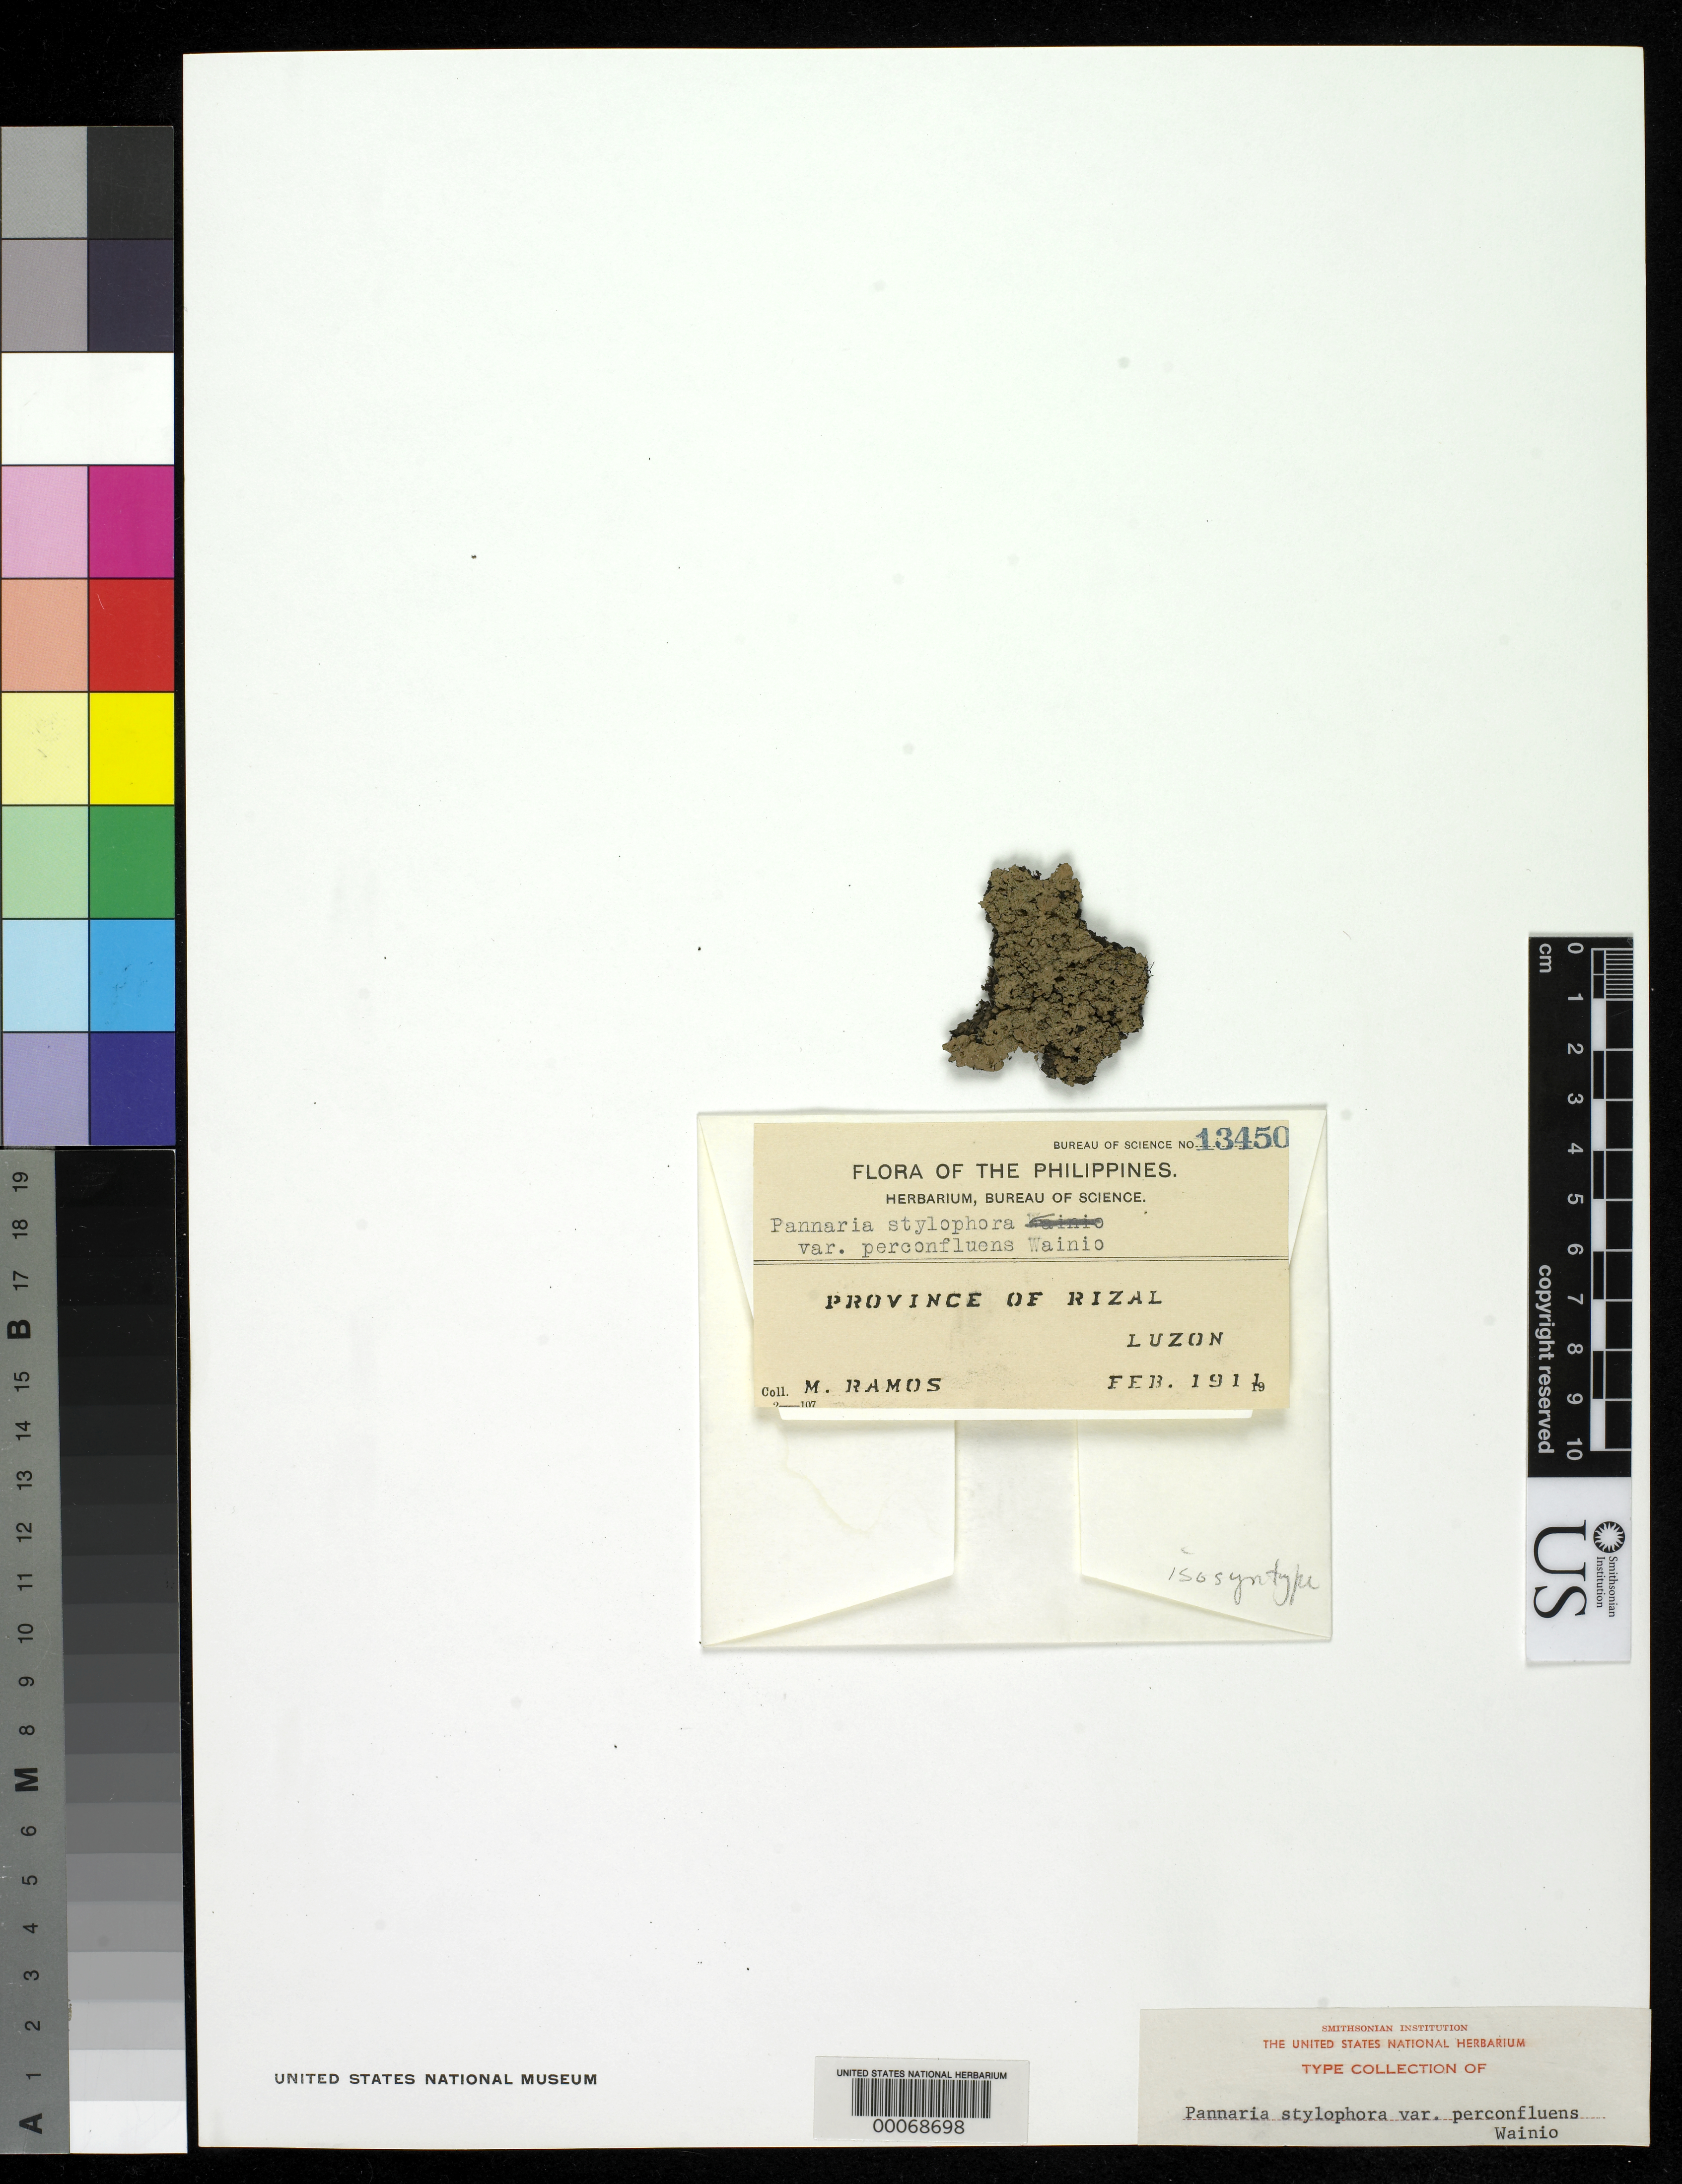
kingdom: Fungi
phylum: Ascomycota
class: Lecanoromycetes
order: Peltigerales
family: Pannariaceae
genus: Pannaria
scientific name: Pannaria stylophora var. perconfluens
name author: Vain.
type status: Isosyntype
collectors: M. Ramos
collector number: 13450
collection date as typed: Feb 1911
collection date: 1911-02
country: Philippines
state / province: Calabarzon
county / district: Rizal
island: Luzon